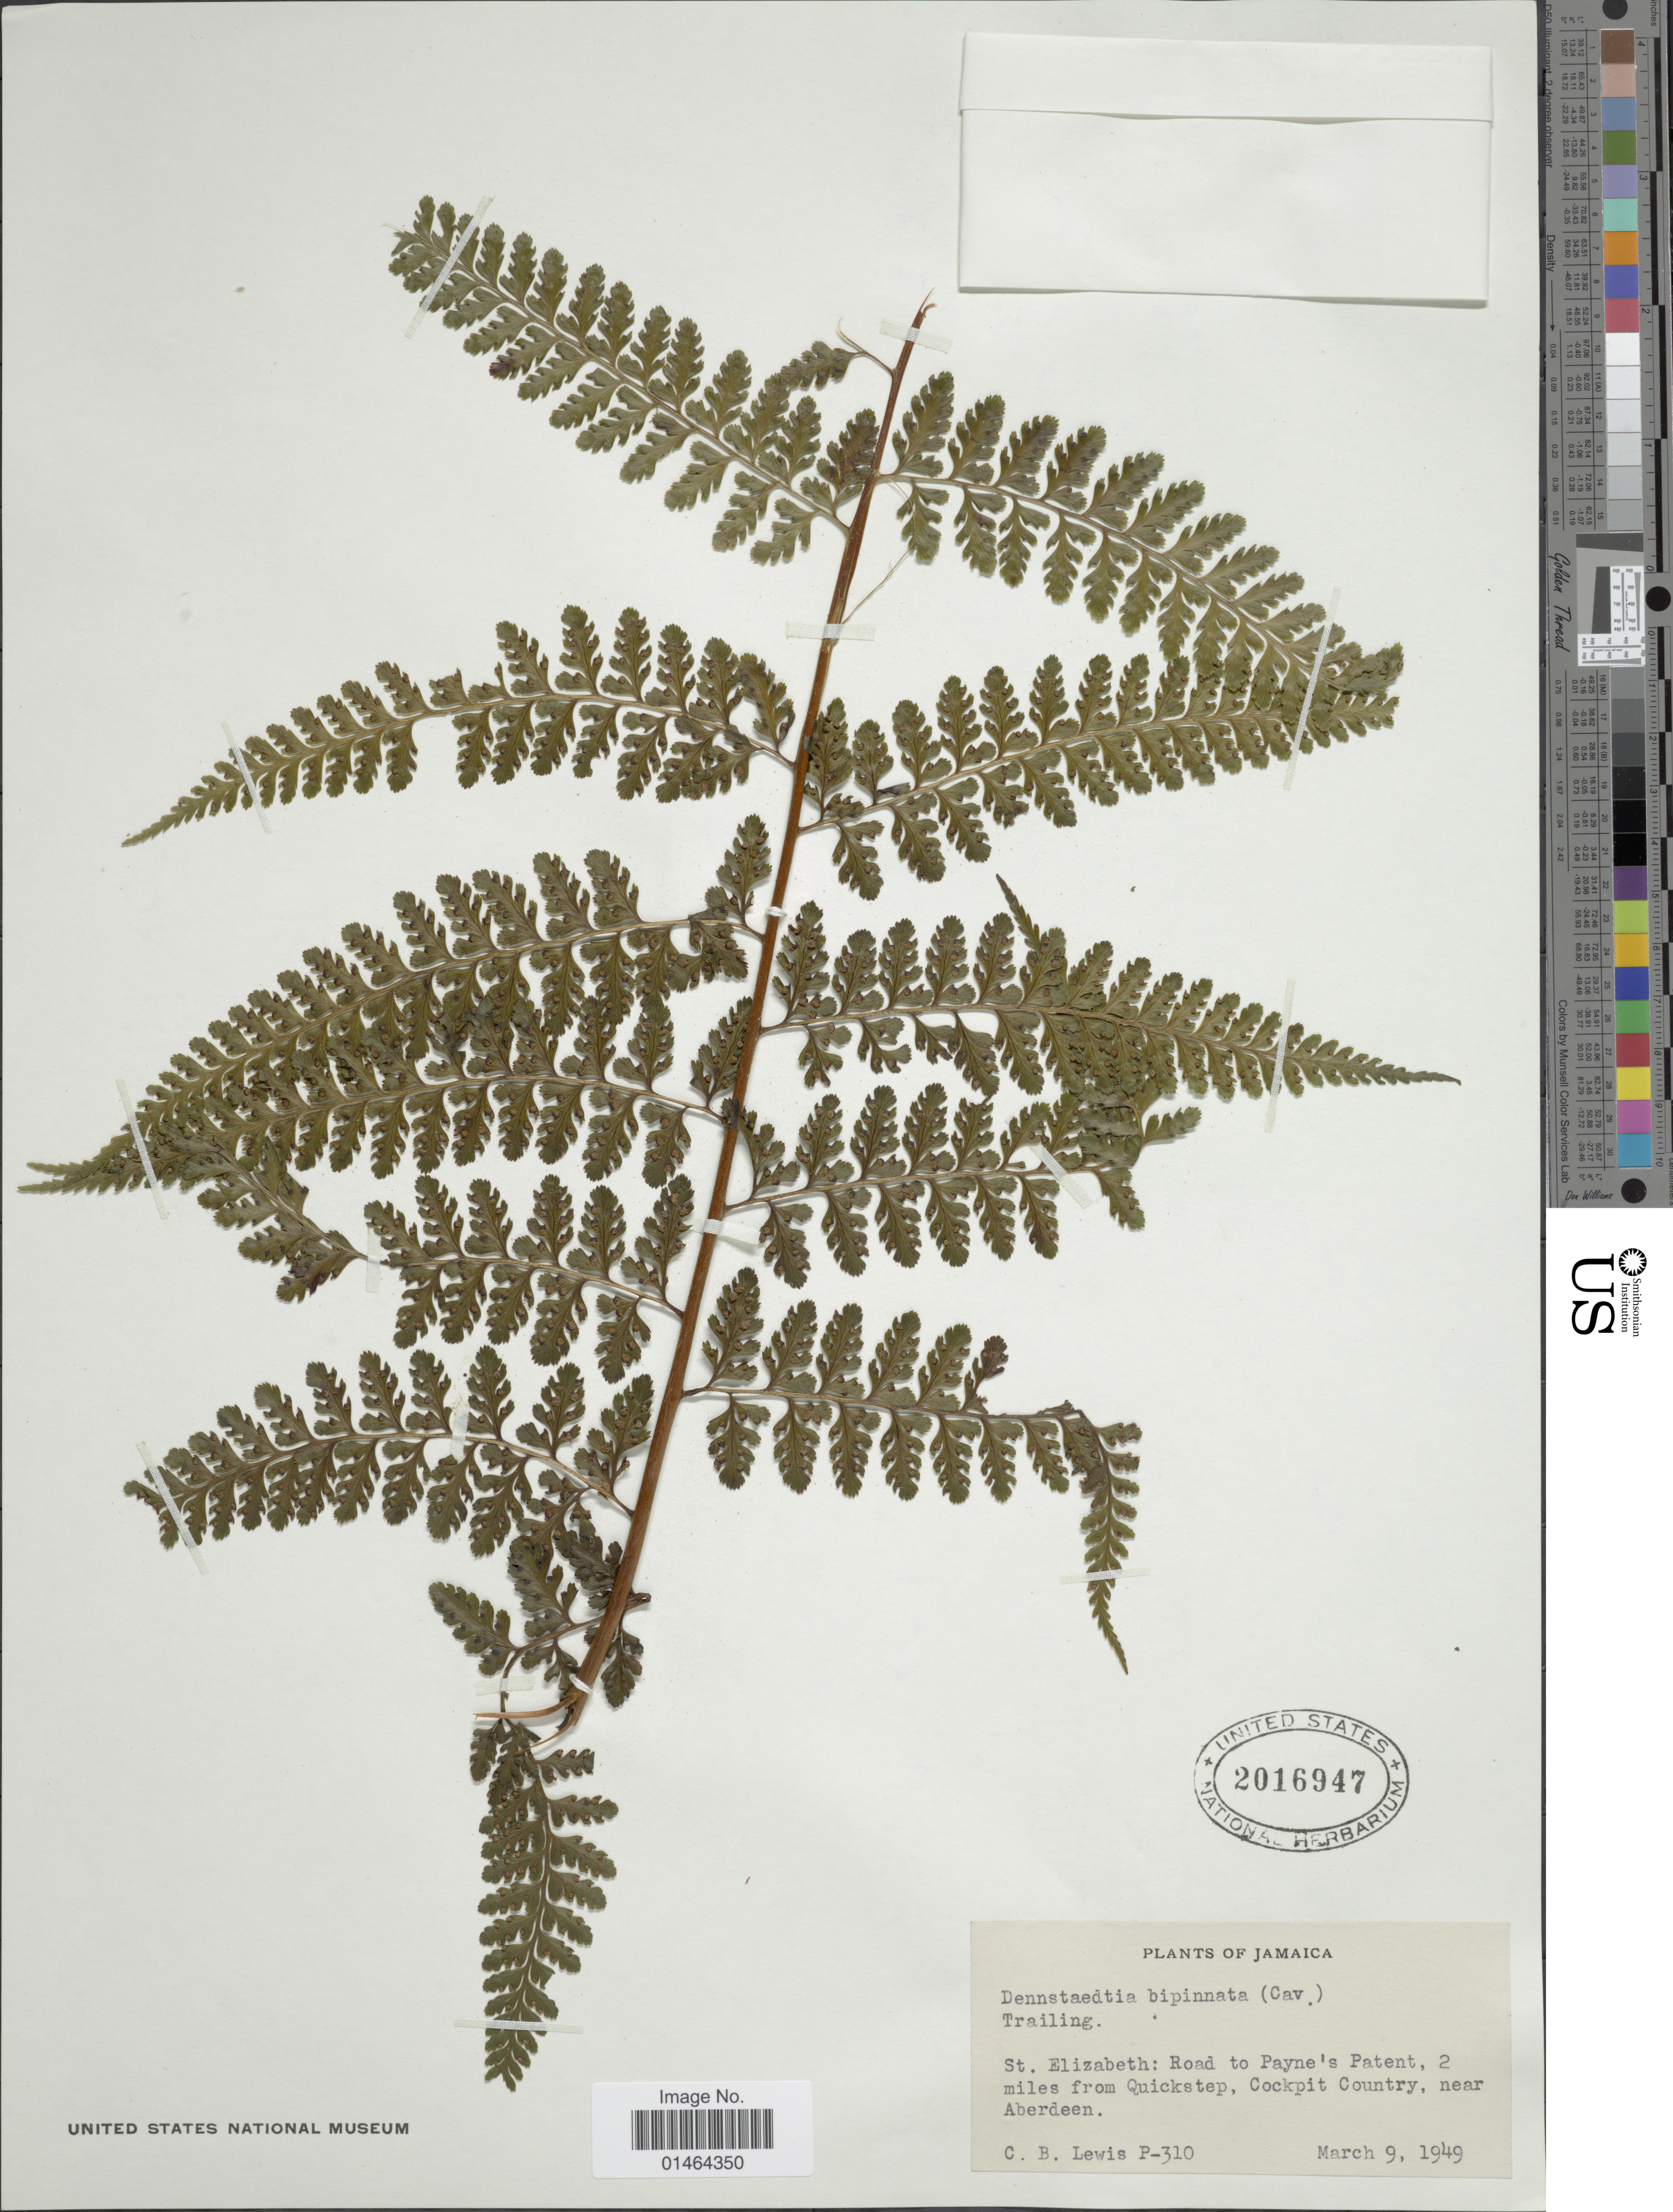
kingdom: Plantae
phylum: Tracheophyta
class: Polypodiopsida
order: Polypodiales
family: Dennstaedtiaceae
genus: Dennstaedtia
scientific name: Dennstaedtia bipinnata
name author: (Cav.) Maxon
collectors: C. B. Lewis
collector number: P-310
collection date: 1949-03-09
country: Jamaica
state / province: Saint Elizabeth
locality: Road to Payne's Patent, 2 miles from Quickstep, Cockpit Country, near Aberdeen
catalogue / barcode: US 2016947